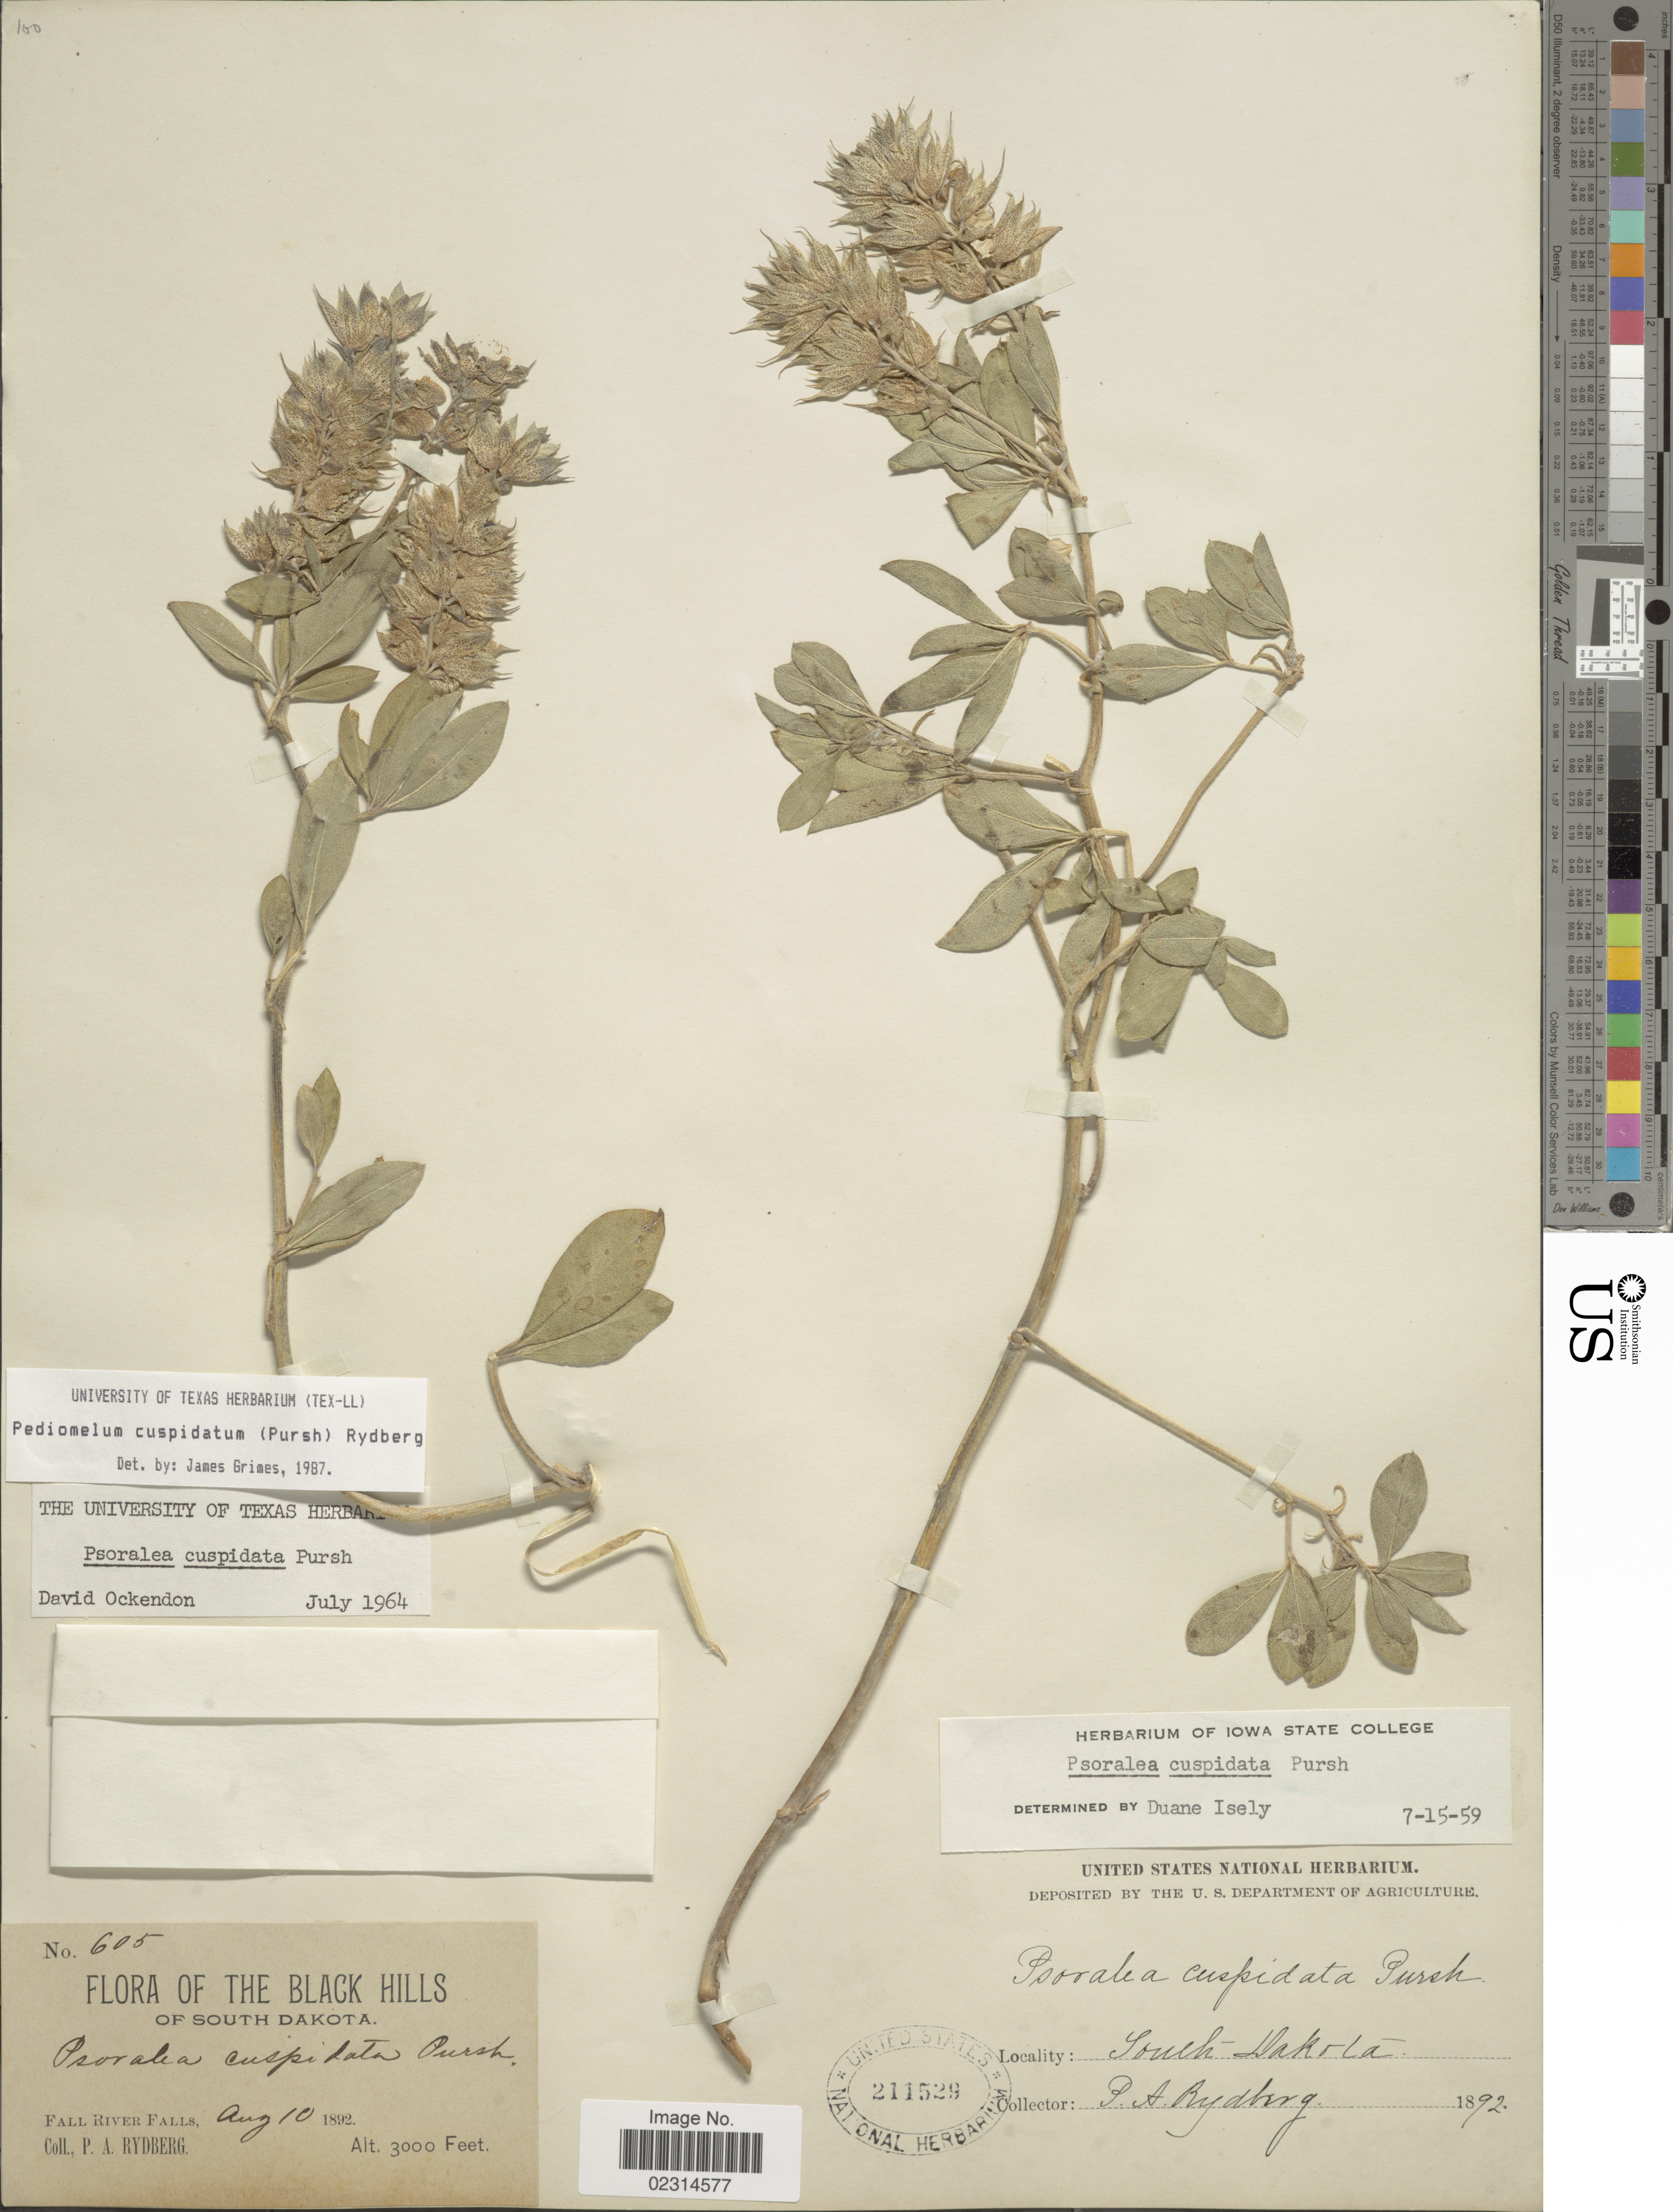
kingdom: Plantae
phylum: Tracheophyta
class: Magnoliopsida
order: Fabales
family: Fabaceae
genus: Pediomelum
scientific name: Pediomelum cuspidatum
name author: (Pursh) Rydb.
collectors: P. A. Rydberg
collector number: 605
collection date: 1892-08-10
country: United States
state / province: South Dakota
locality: The Black Hills, Fall River Falls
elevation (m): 914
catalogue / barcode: US 211529